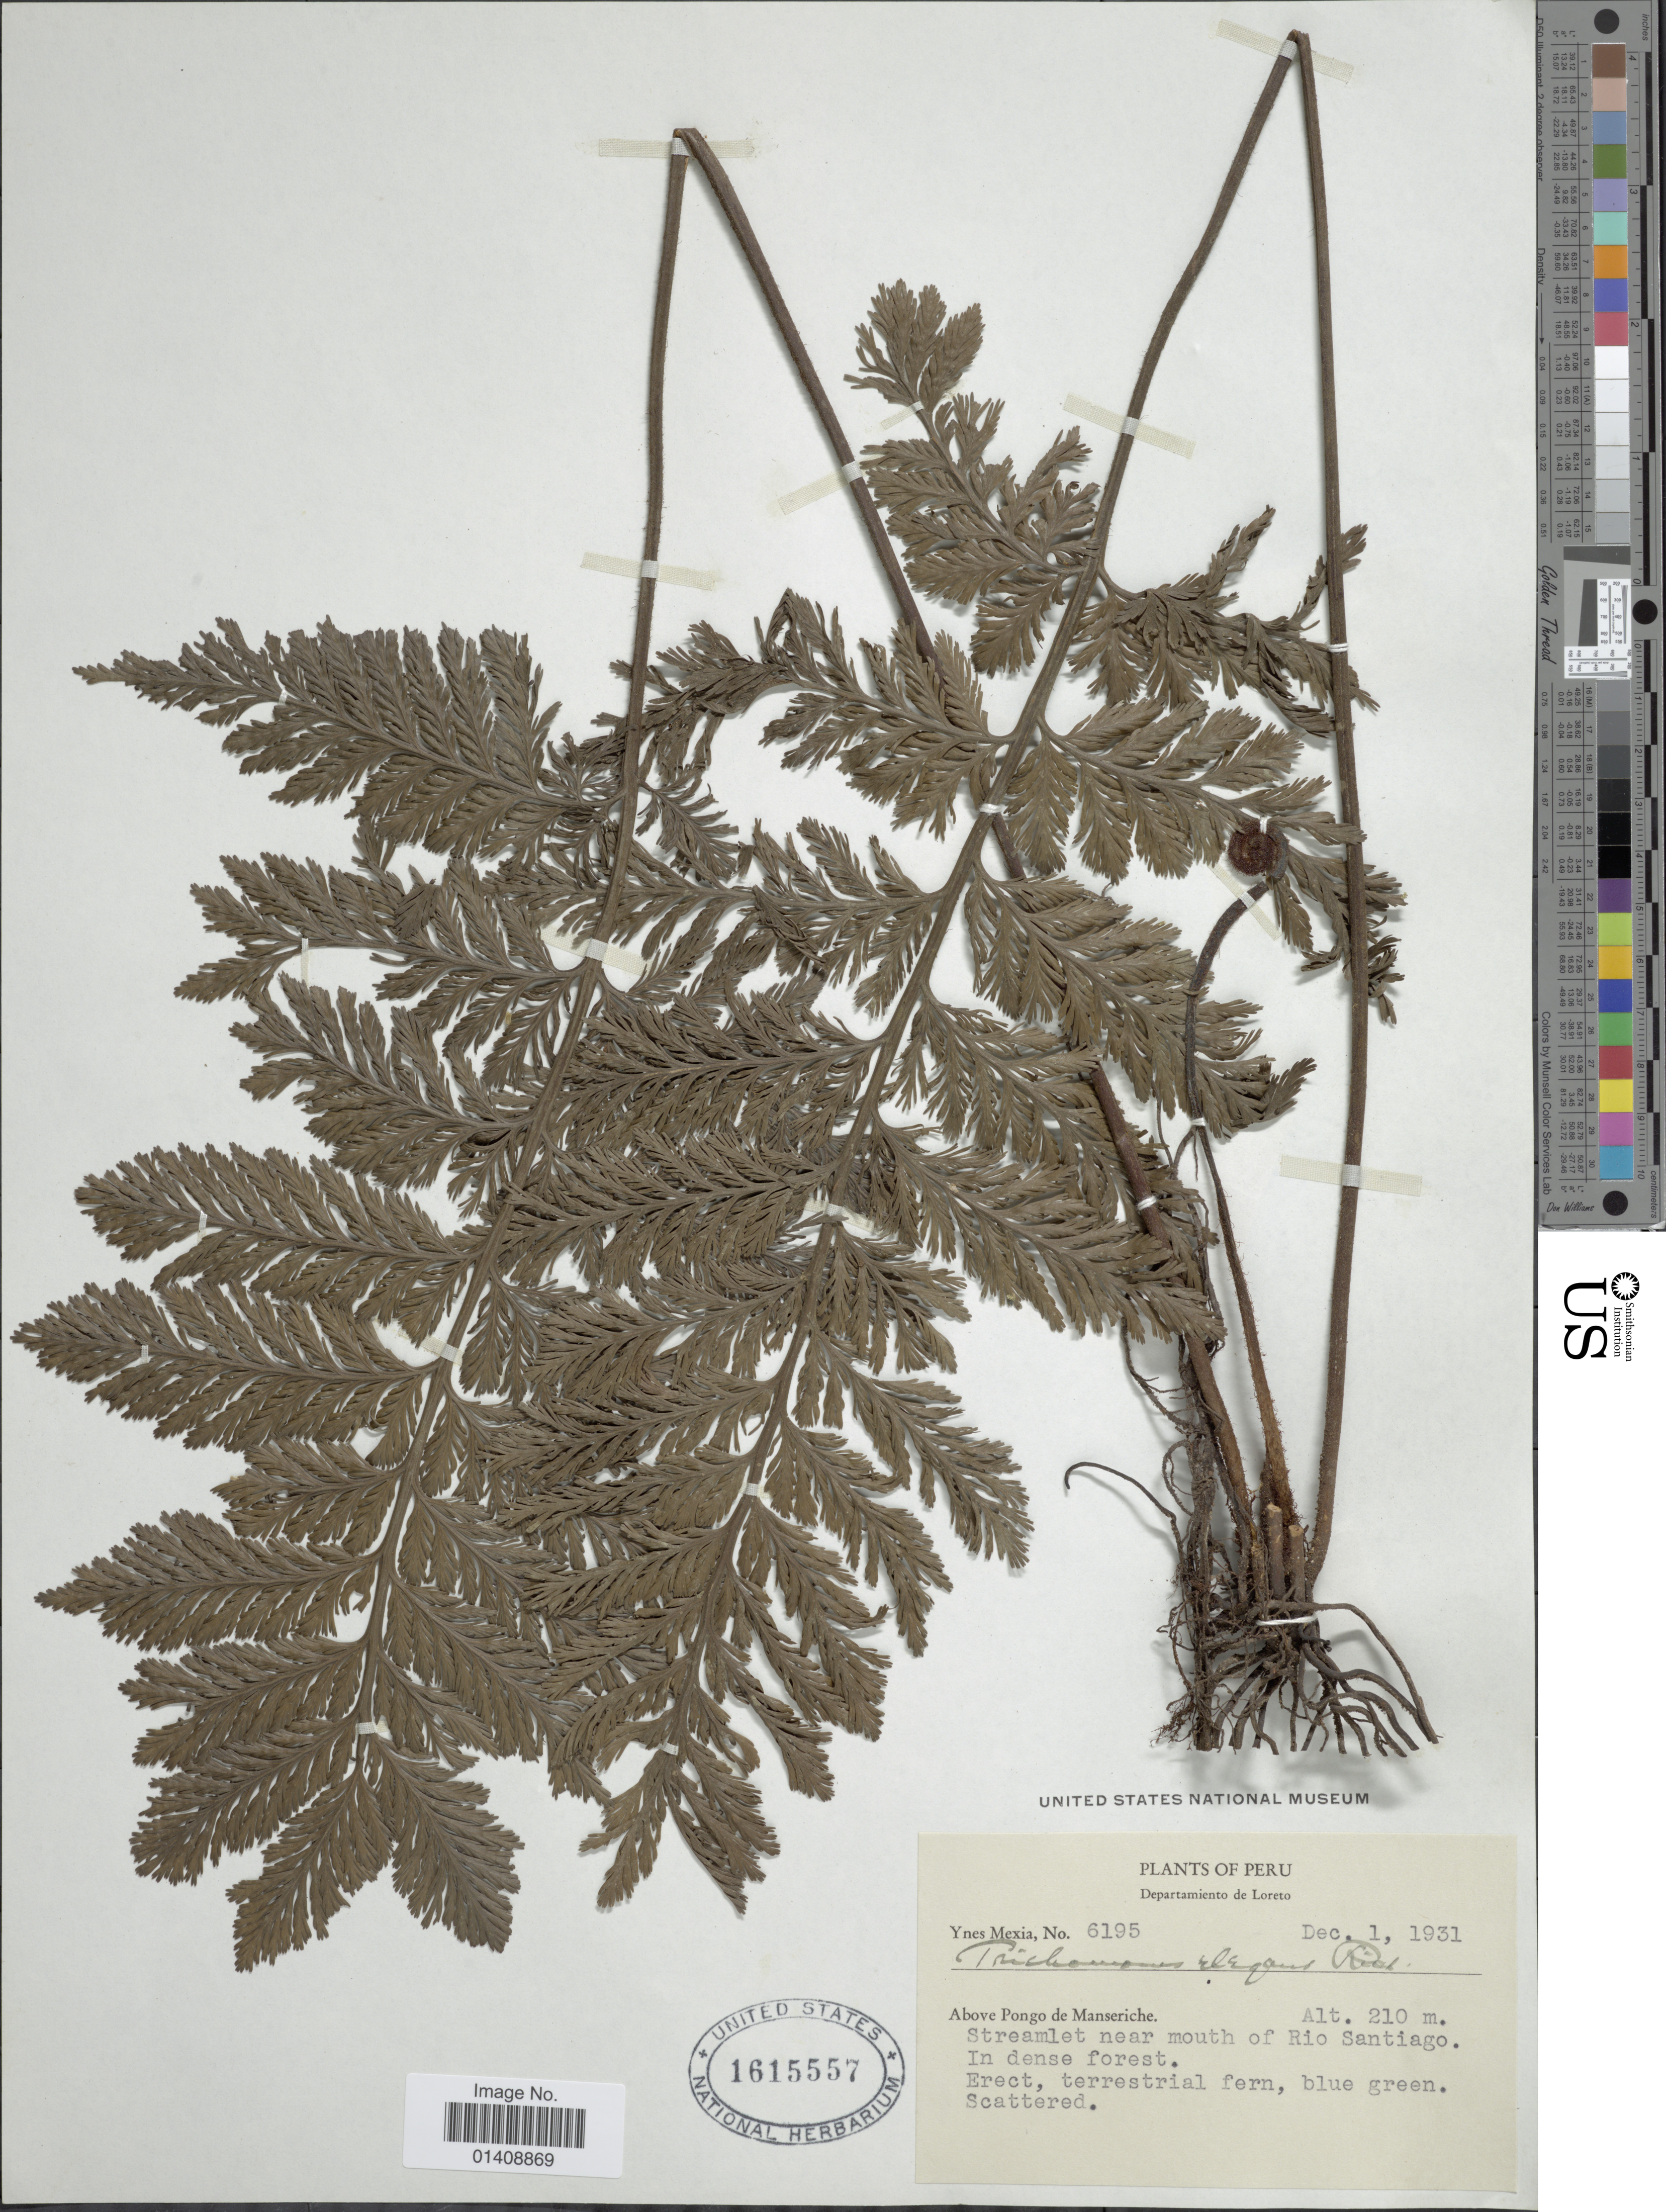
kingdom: Plantae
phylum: Tracheophyta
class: Polypodiopsida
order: Hymenophyllales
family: Hymenophyllaceae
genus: Trichomanes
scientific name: Trichomanes elegans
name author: Rich.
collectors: Y. Mexia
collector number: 6195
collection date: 1931-12-01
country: Peru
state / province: Loreto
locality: Above Pongo de Manseriche. Streamlet near mouth of Rio Santiago.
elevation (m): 210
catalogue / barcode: US 1615557